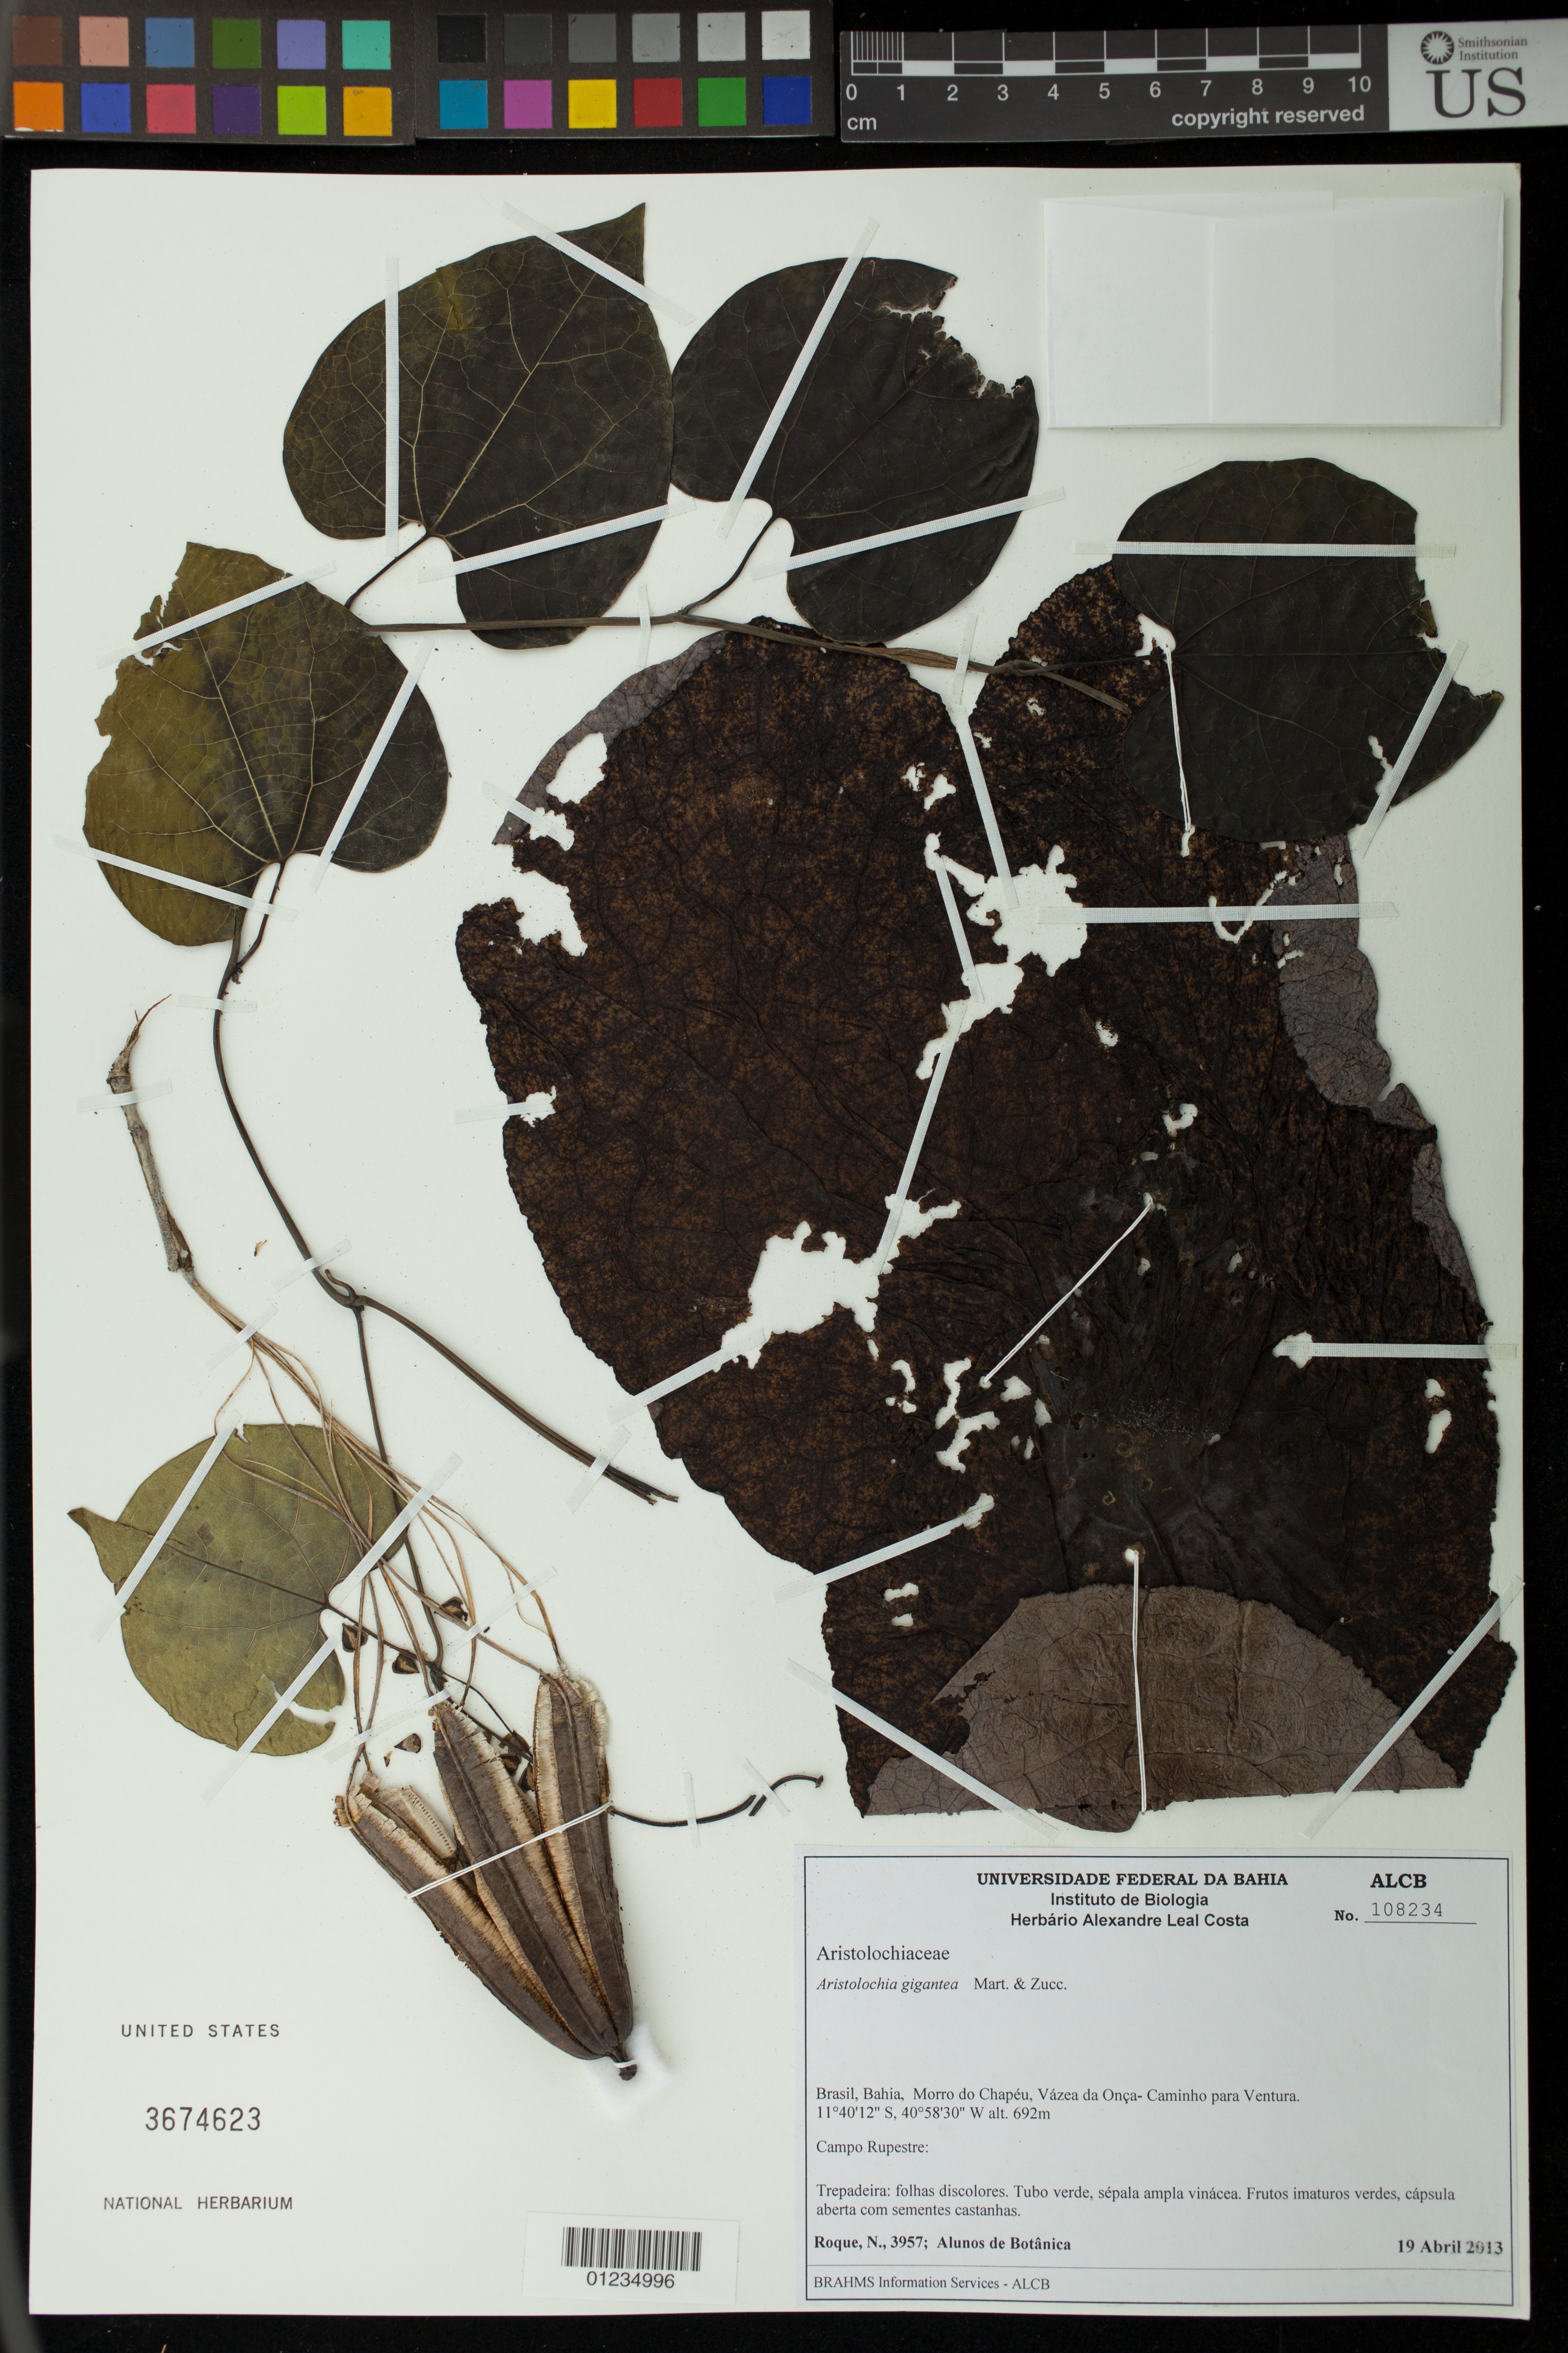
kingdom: Plantae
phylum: Tracheophyta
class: Magnoliopsida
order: Piperales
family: Aristolochiaceae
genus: Aristolochia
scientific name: Aristolochia gigantea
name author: Mart.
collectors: N. Roque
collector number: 3957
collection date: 2013-04-19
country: Brazil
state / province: Bahia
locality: Morro do Chapeu, Vazea da Onca- Caminho para Ventura.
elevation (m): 692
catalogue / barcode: US 3674623